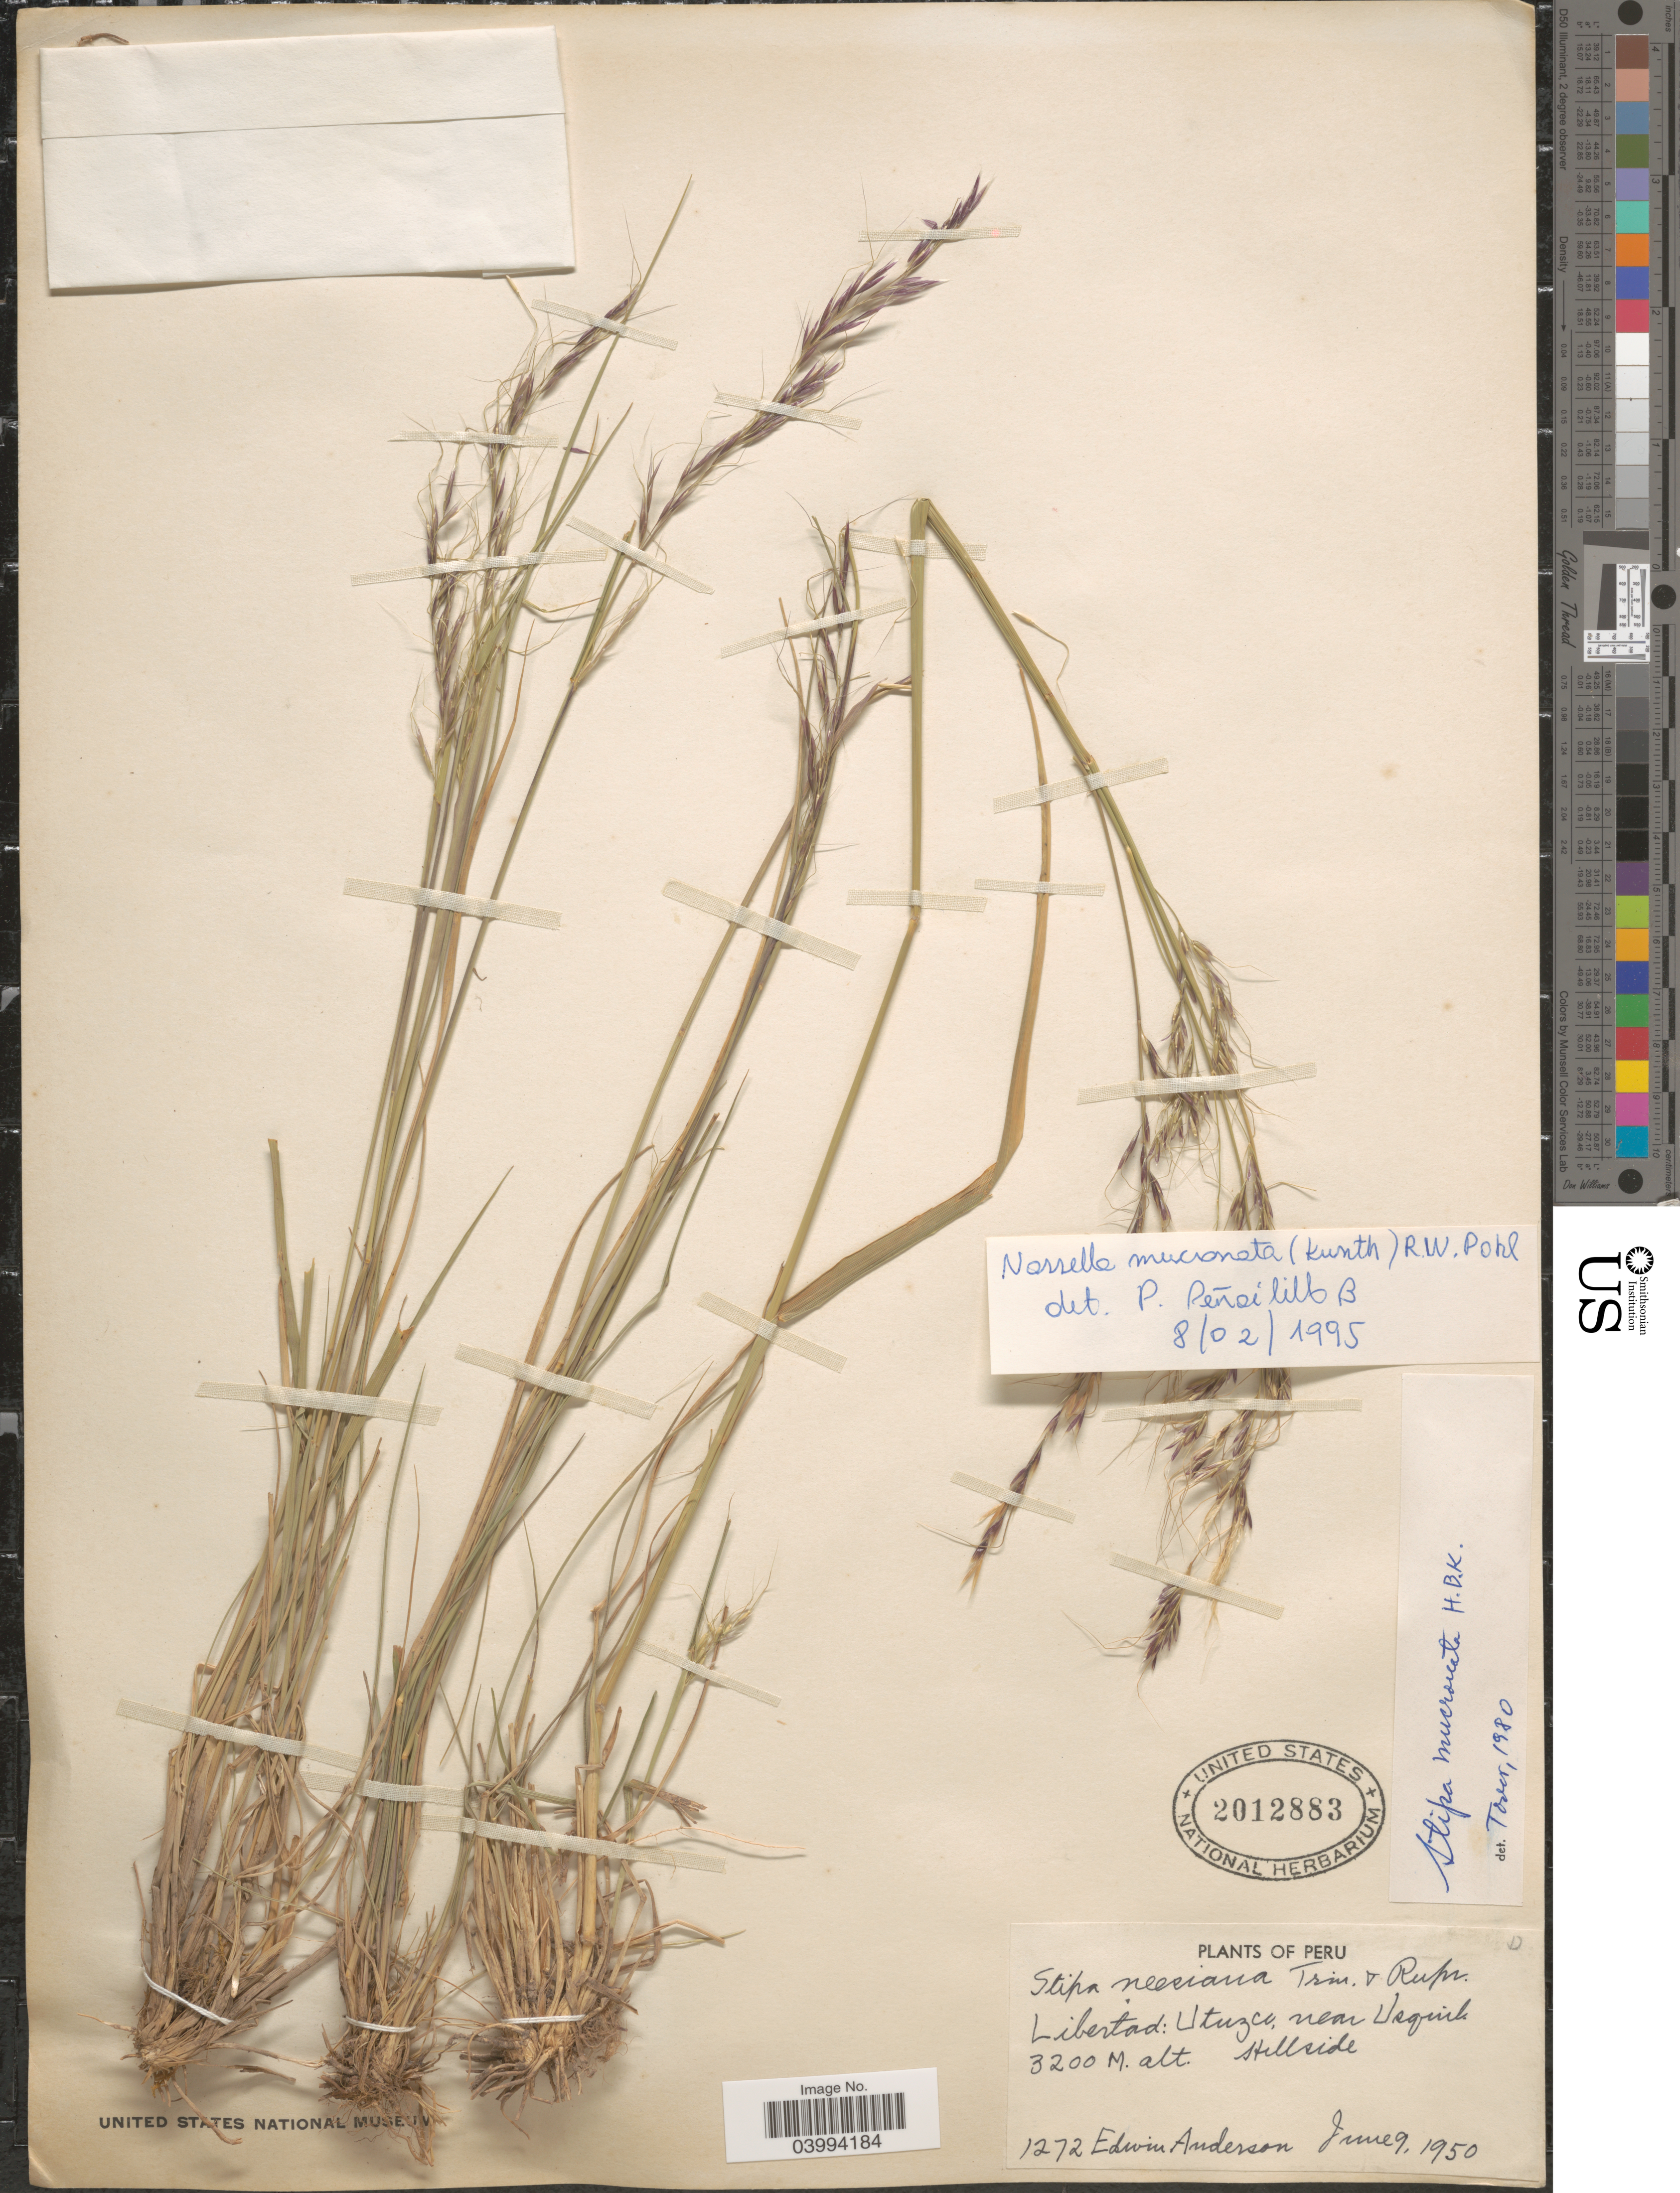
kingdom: Plantae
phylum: Tracheophyta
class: Liliopsida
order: Poales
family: Poaceae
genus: Nassella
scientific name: Nassella mucronata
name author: (Kunth) R.W. Pohl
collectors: E. Anderson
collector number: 1272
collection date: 1950-06-09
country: Peru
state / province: La Libertad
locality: Libertad: Utuzco, near Usquil. Hillside.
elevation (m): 3200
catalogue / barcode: US 2012883